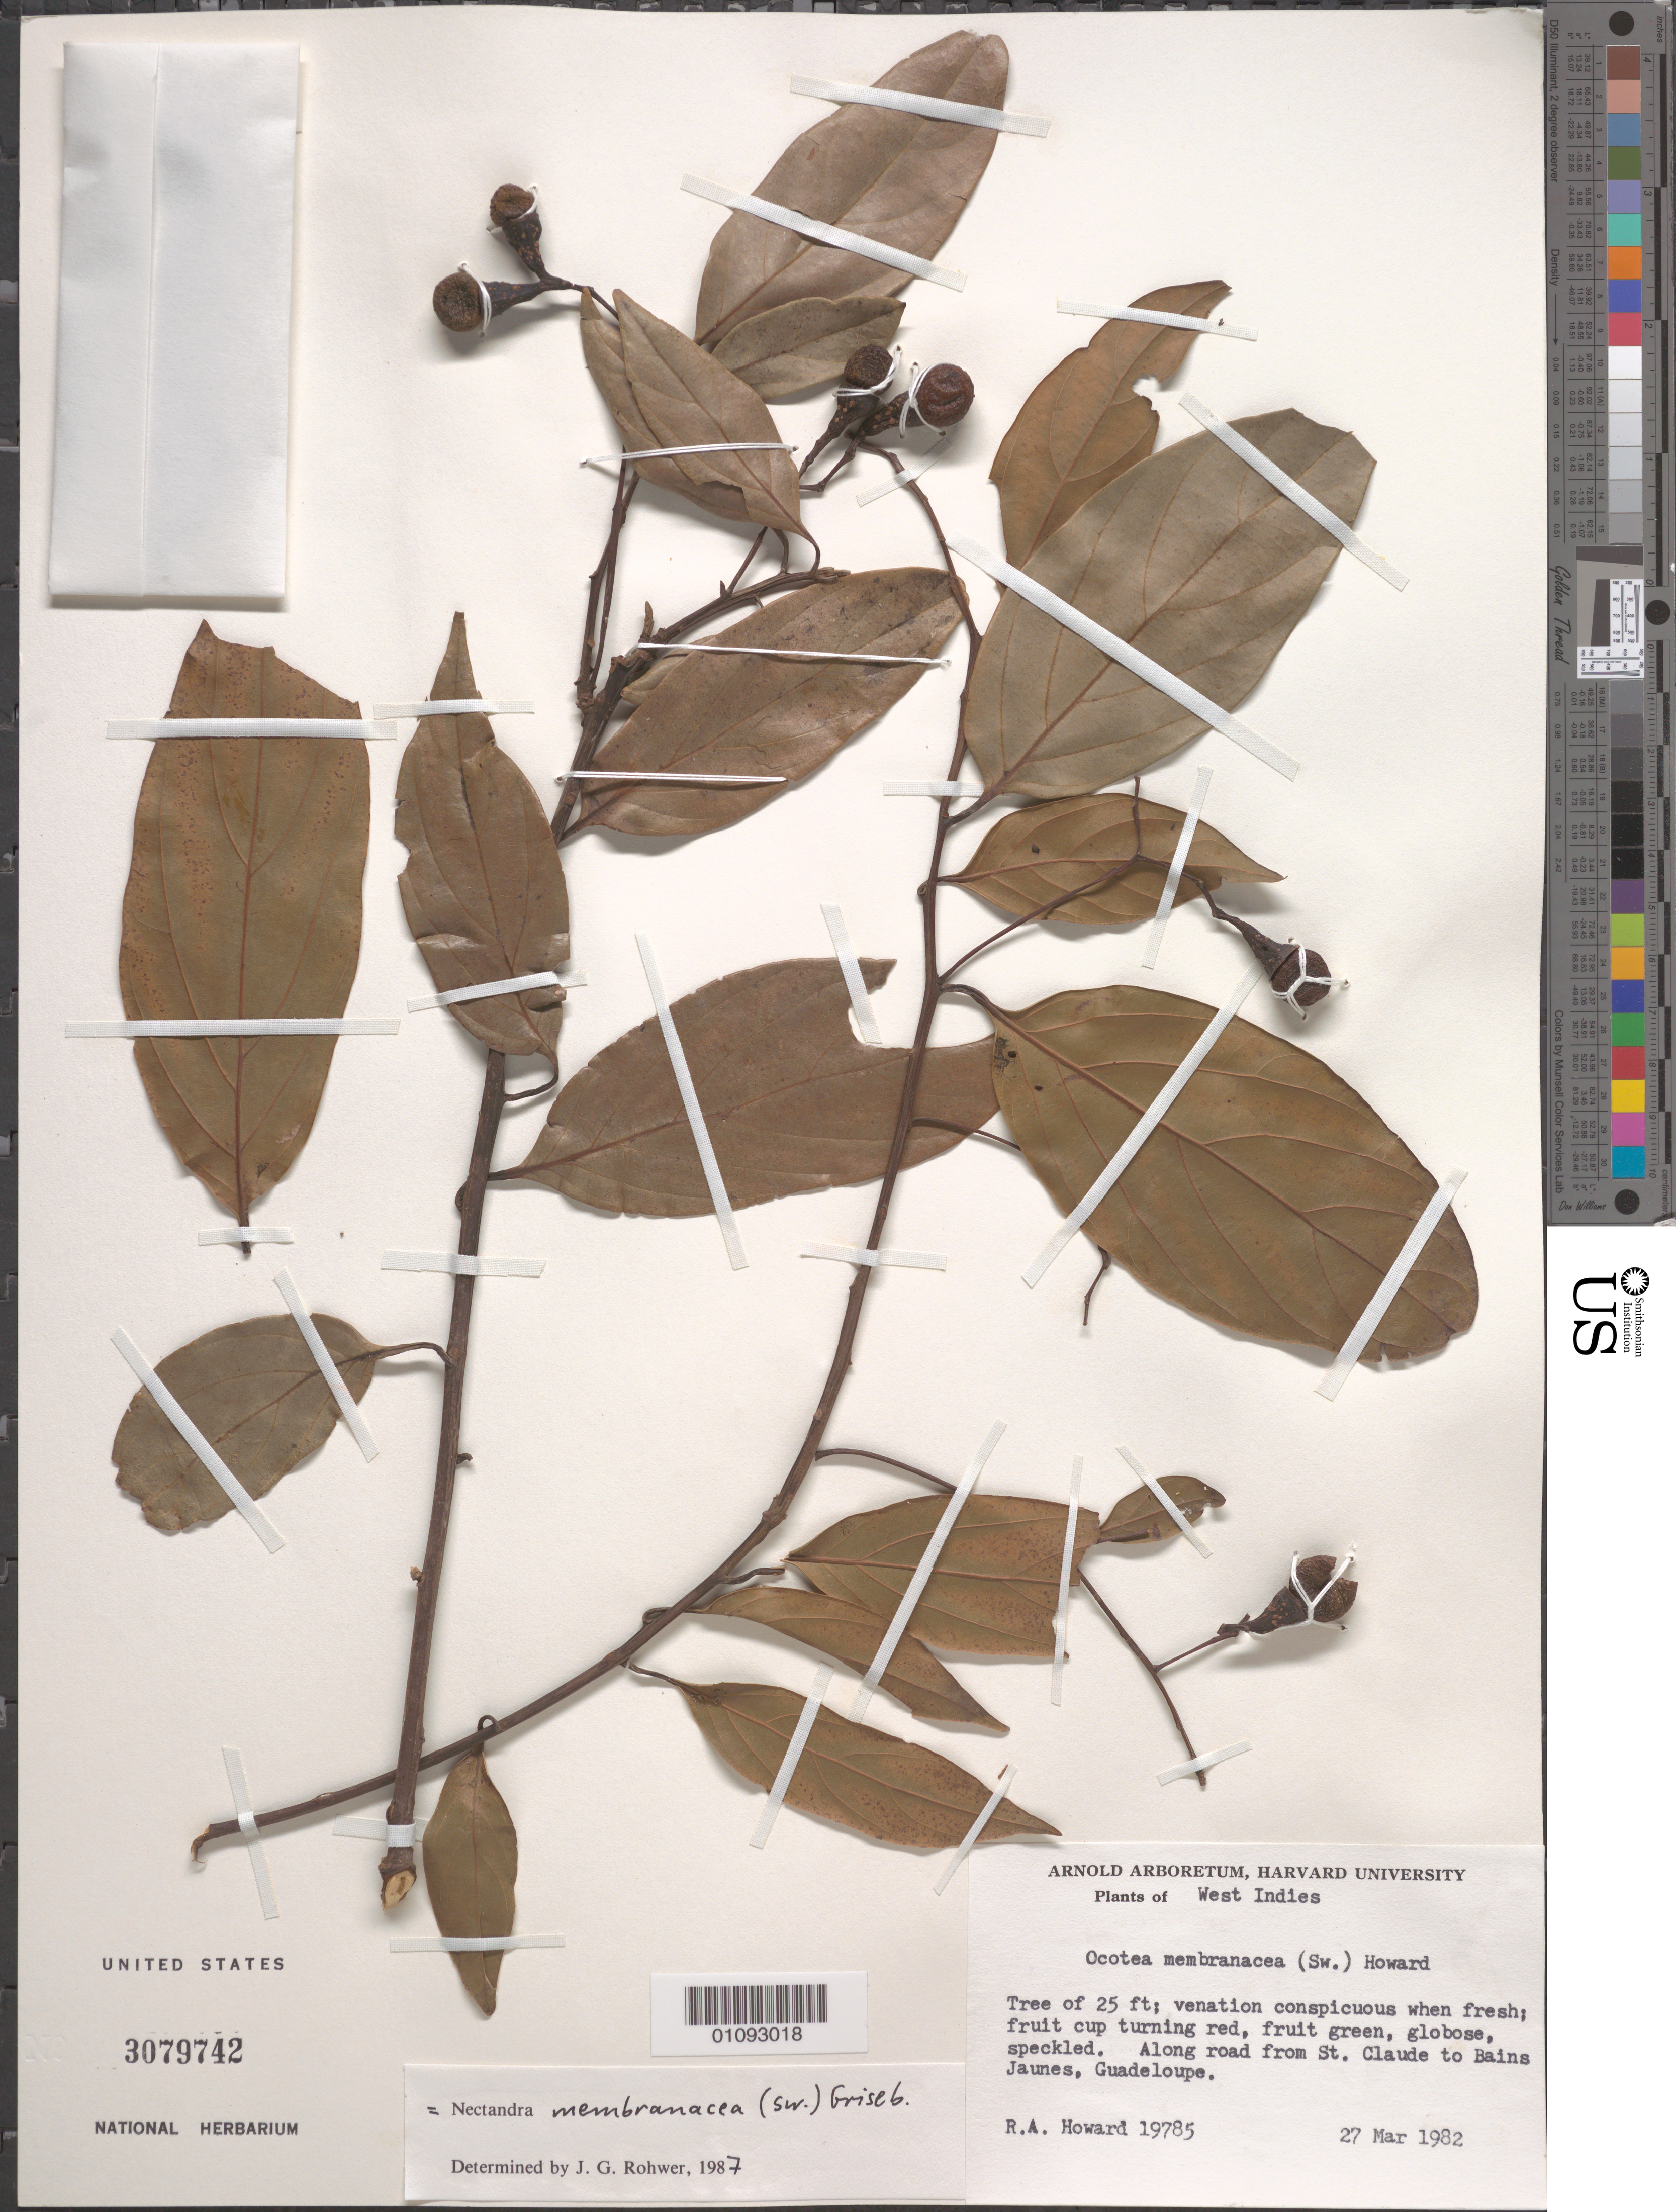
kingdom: Plantae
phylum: Tracheophyta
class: Magnoliopsida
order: Laurales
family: Lauraceae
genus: Nectandra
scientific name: Nectandra membranacea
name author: (Sw.) Griseb.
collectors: R. A. Howard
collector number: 19785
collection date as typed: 27 Mar 1982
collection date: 1982-03-27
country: Guadeloupe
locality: Along the road from St. Claude to Bains Jaunes.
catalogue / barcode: US 3079742